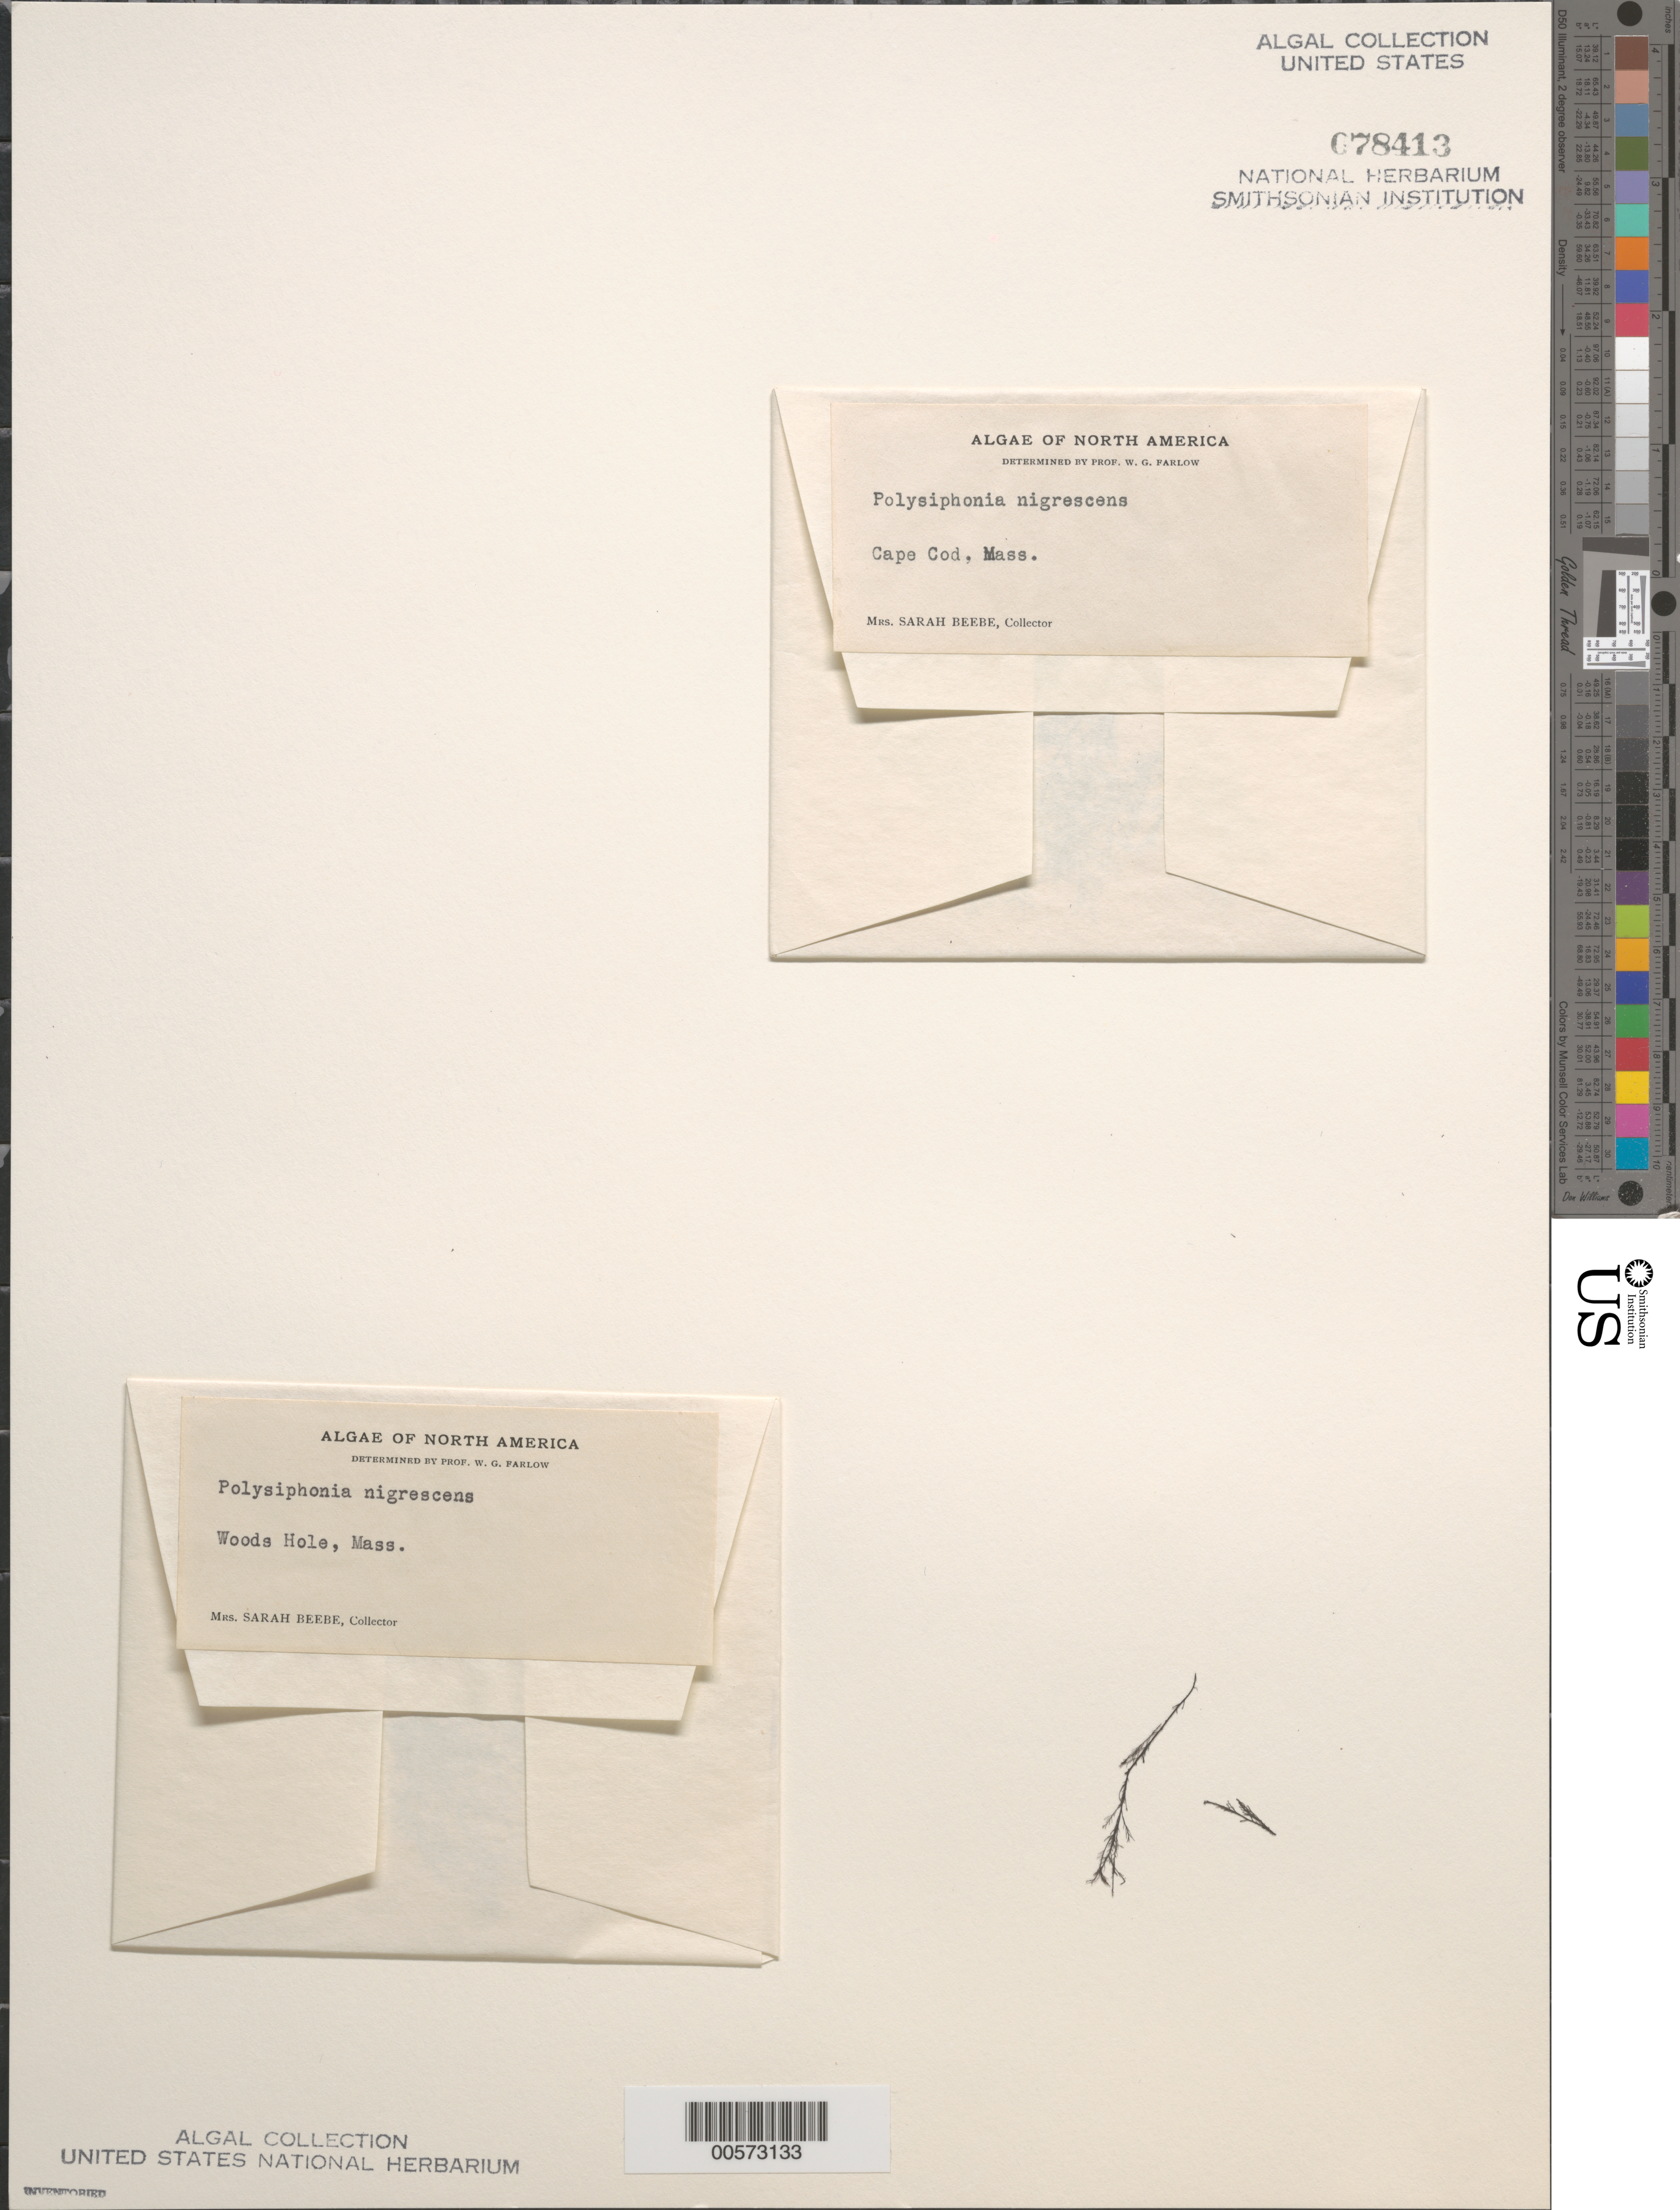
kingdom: Plantae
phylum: Rhodophyta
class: Florideophyceae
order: Ceramiales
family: Rhodomelaceae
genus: Vertebrata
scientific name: Vertebrata fucoides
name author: (Hudson) Kuntze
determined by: Algae name updating Project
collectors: S. Beebe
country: United States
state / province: Massachusetts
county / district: Barnstable County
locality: Woods Hole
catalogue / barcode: US 78413